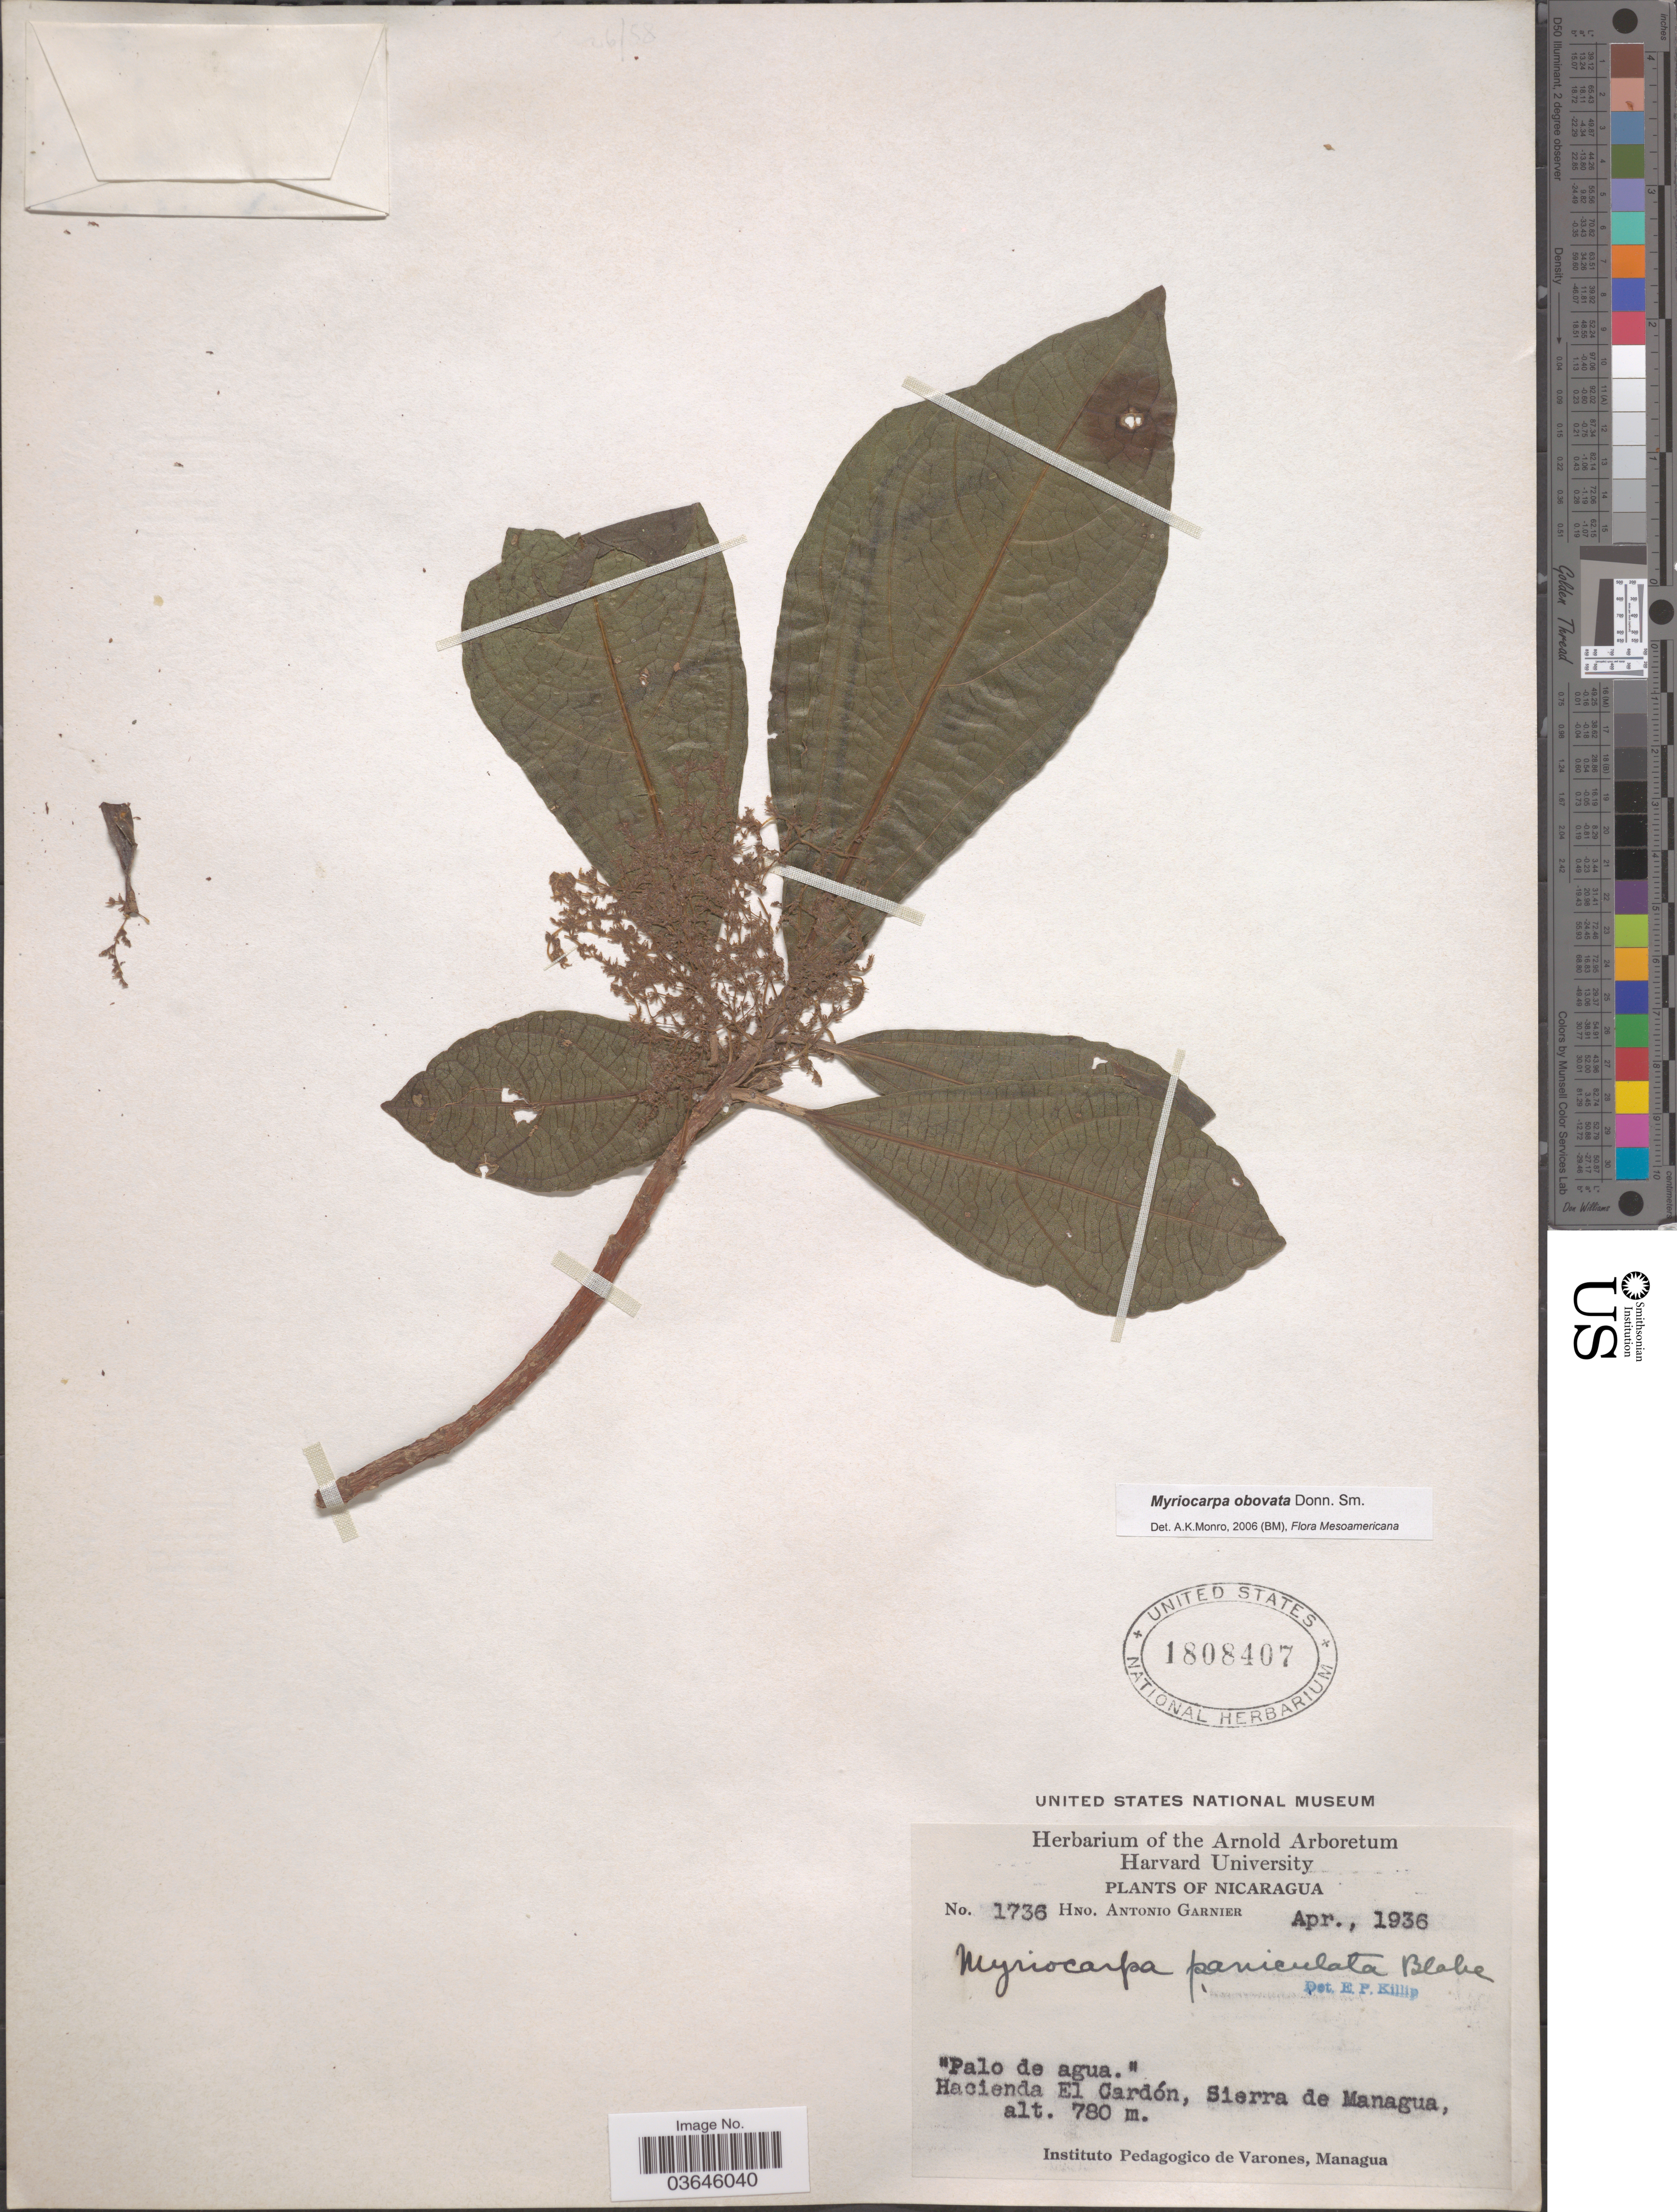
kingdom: Plantae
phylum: Tracheophyta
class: Magnoliopsida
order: Rosales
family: Urticaceae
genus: Myriocarpa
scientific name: Myriocarpa obovata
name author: Donn. Sm.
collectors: Bro. A. Garnier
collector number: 1736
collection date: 1936-04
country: Nicaragua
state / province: Managua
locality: Hacienda El Cardón, Sierra de Managua.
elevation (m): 780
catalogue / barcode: US 1808407